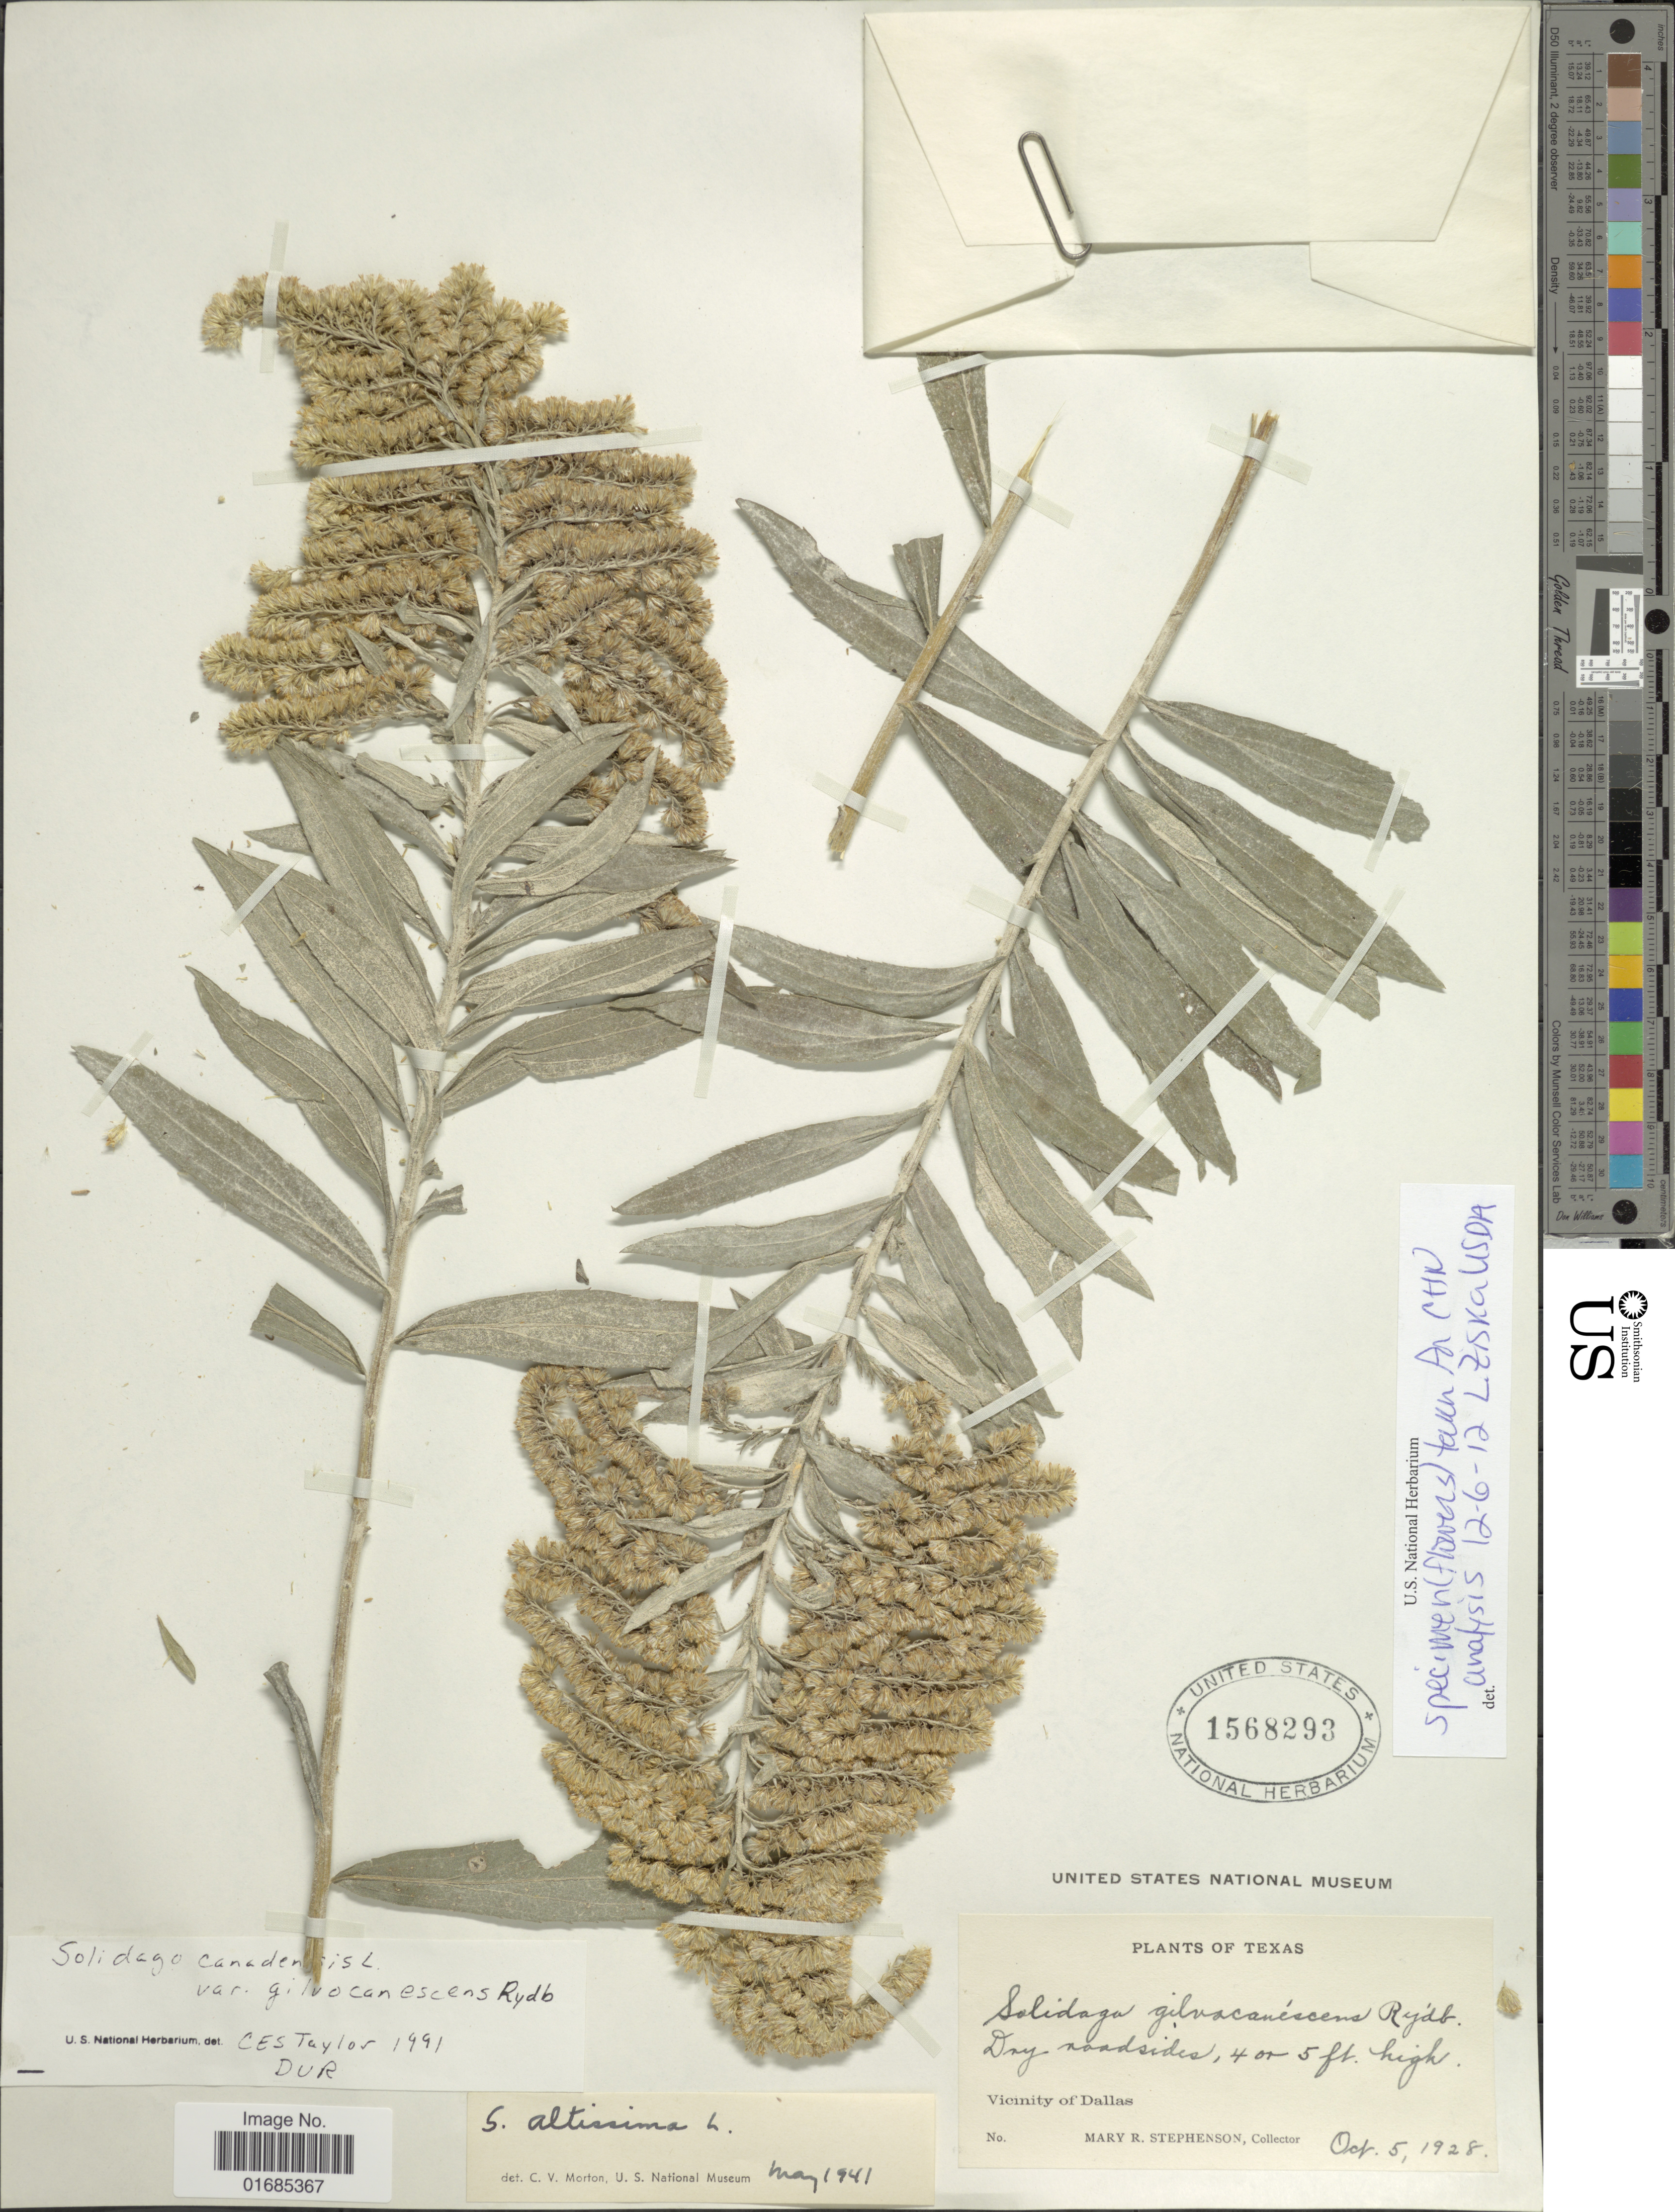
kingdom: Plantae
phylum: Tracheophyta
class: Magnoliopsida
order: Asterales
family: Asteraceae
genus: Solidago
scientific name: Solidago canadensis var. gilvocanescens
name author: Rydb.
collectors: M. Stephenson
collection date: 1928-10-05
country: United States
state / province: Texas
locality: Dry roadside, Vicinity of Dallas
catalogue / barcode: US 1568293